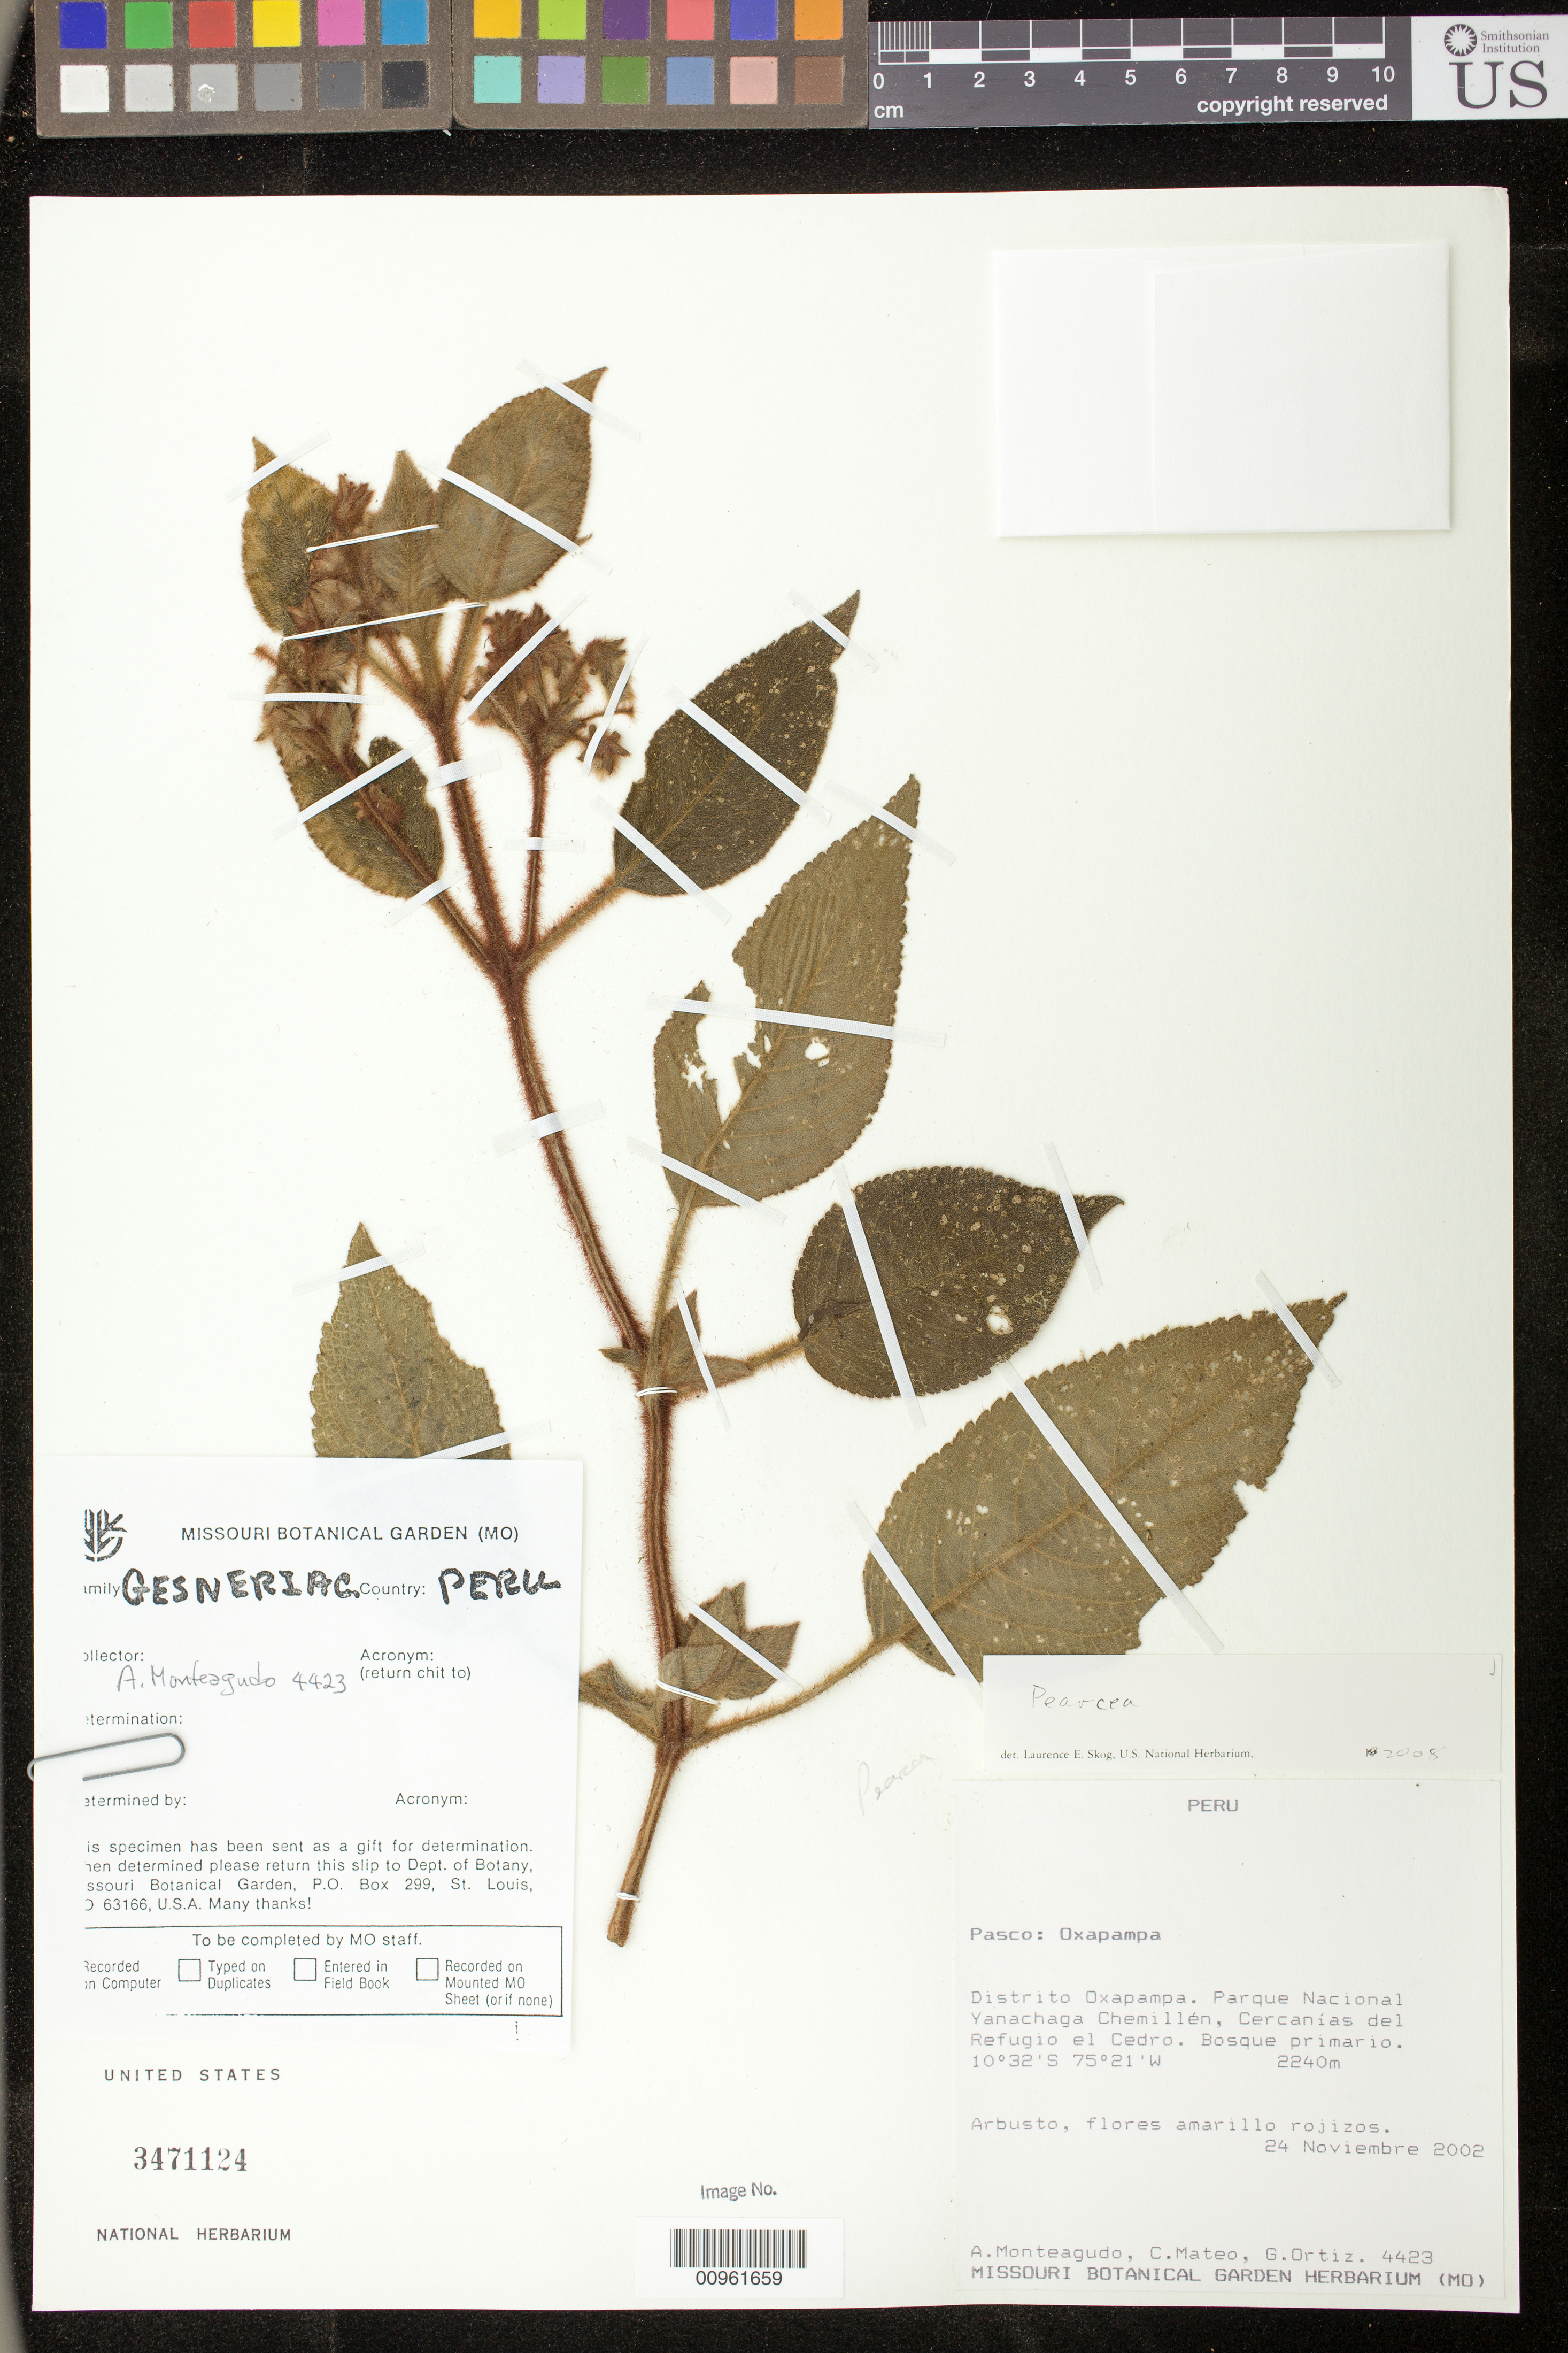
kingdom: Plantae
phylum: Tracheophyta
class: Magnoliopsida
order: Lamiales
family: Gesneriaceae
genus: Pearcea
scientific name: Pearcea purpurea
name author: (Poepp.) L.P. Kvist & L.E. Skog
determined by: Skog, Laurence E.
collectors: A. Monteagudo, C. Mateo & G. Ortiz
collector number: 4423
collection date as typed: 24 Nov 2002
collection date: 2002-11-24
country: Peru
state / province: Pasco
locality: Pasco: Oxapampa. Parque Nacional Yanachaga Chemillén, Cercanías del Refugio el Cedro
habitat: Bosque primario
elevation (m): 2240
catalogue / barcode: US 3471124